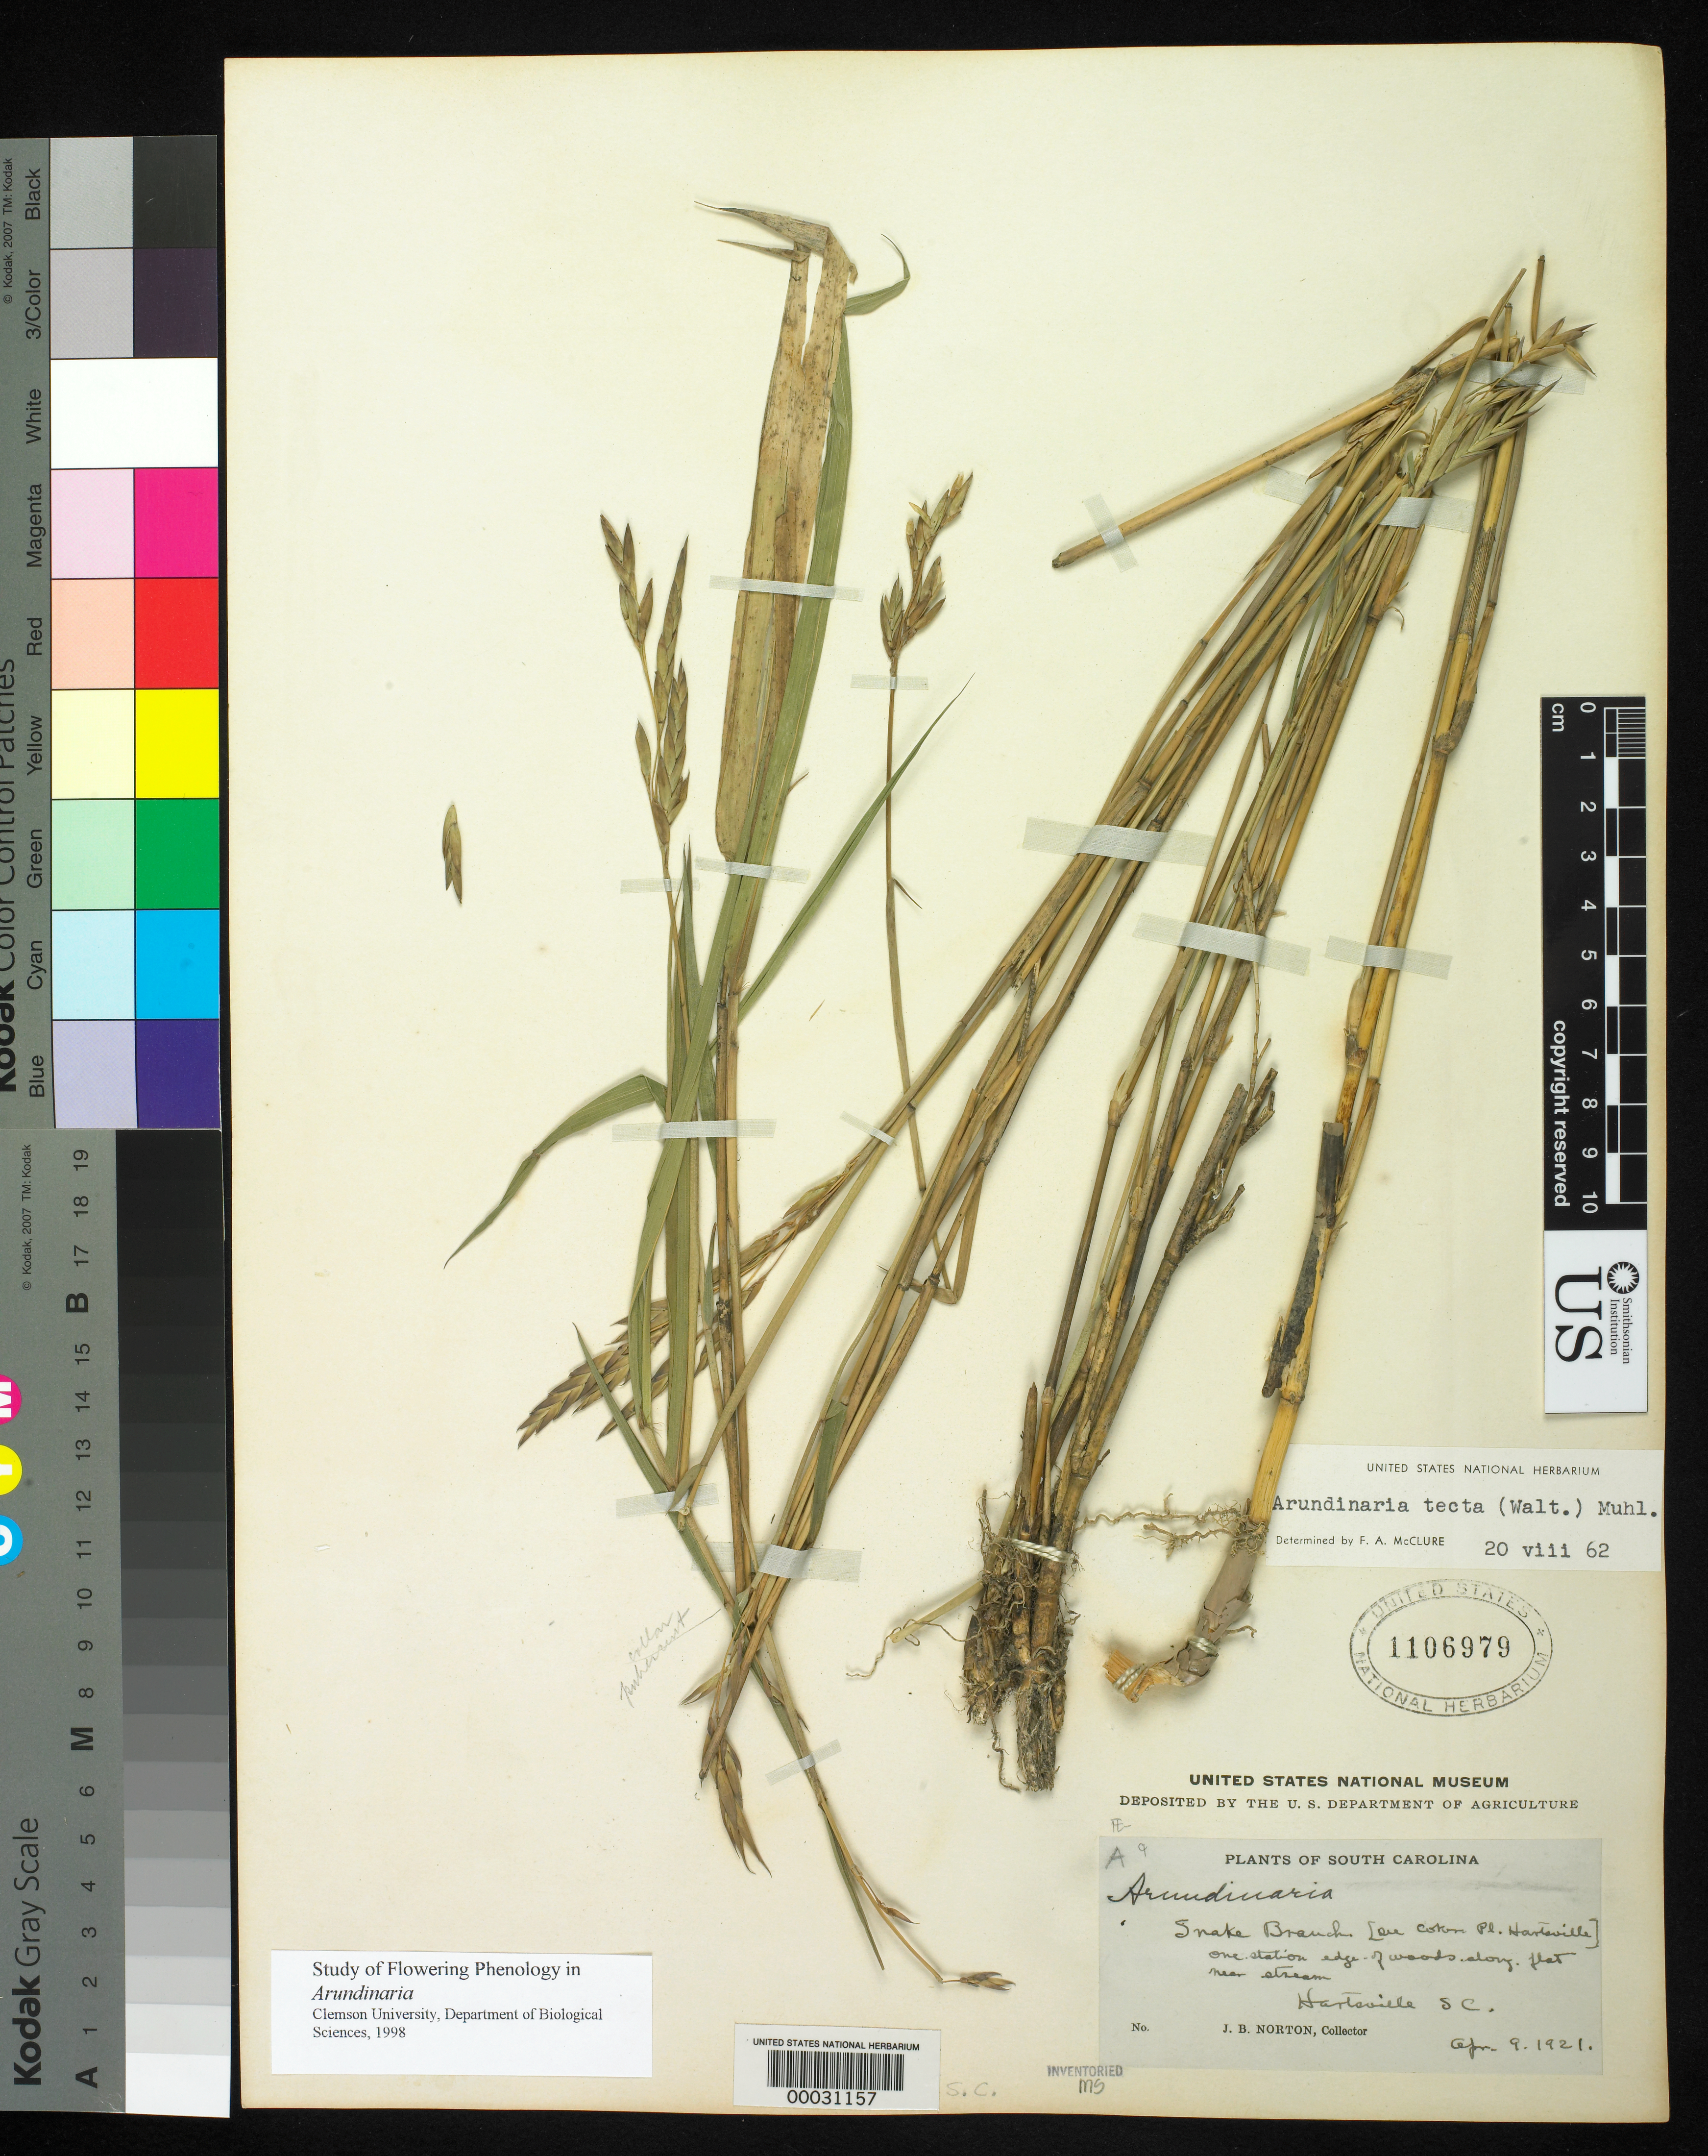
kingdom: Plantae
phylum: Tracheophyta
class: Liliopsida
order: Poales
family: Poaceae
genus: Arundinaria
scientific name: Arundinaria tecta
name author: (Walter) Muhl.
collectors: J. Norton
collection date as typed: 09 Apr 1921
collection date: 1921-04-09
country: United States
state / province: South Carolina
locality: Hartsville, snake branch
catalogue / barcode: US 1106979